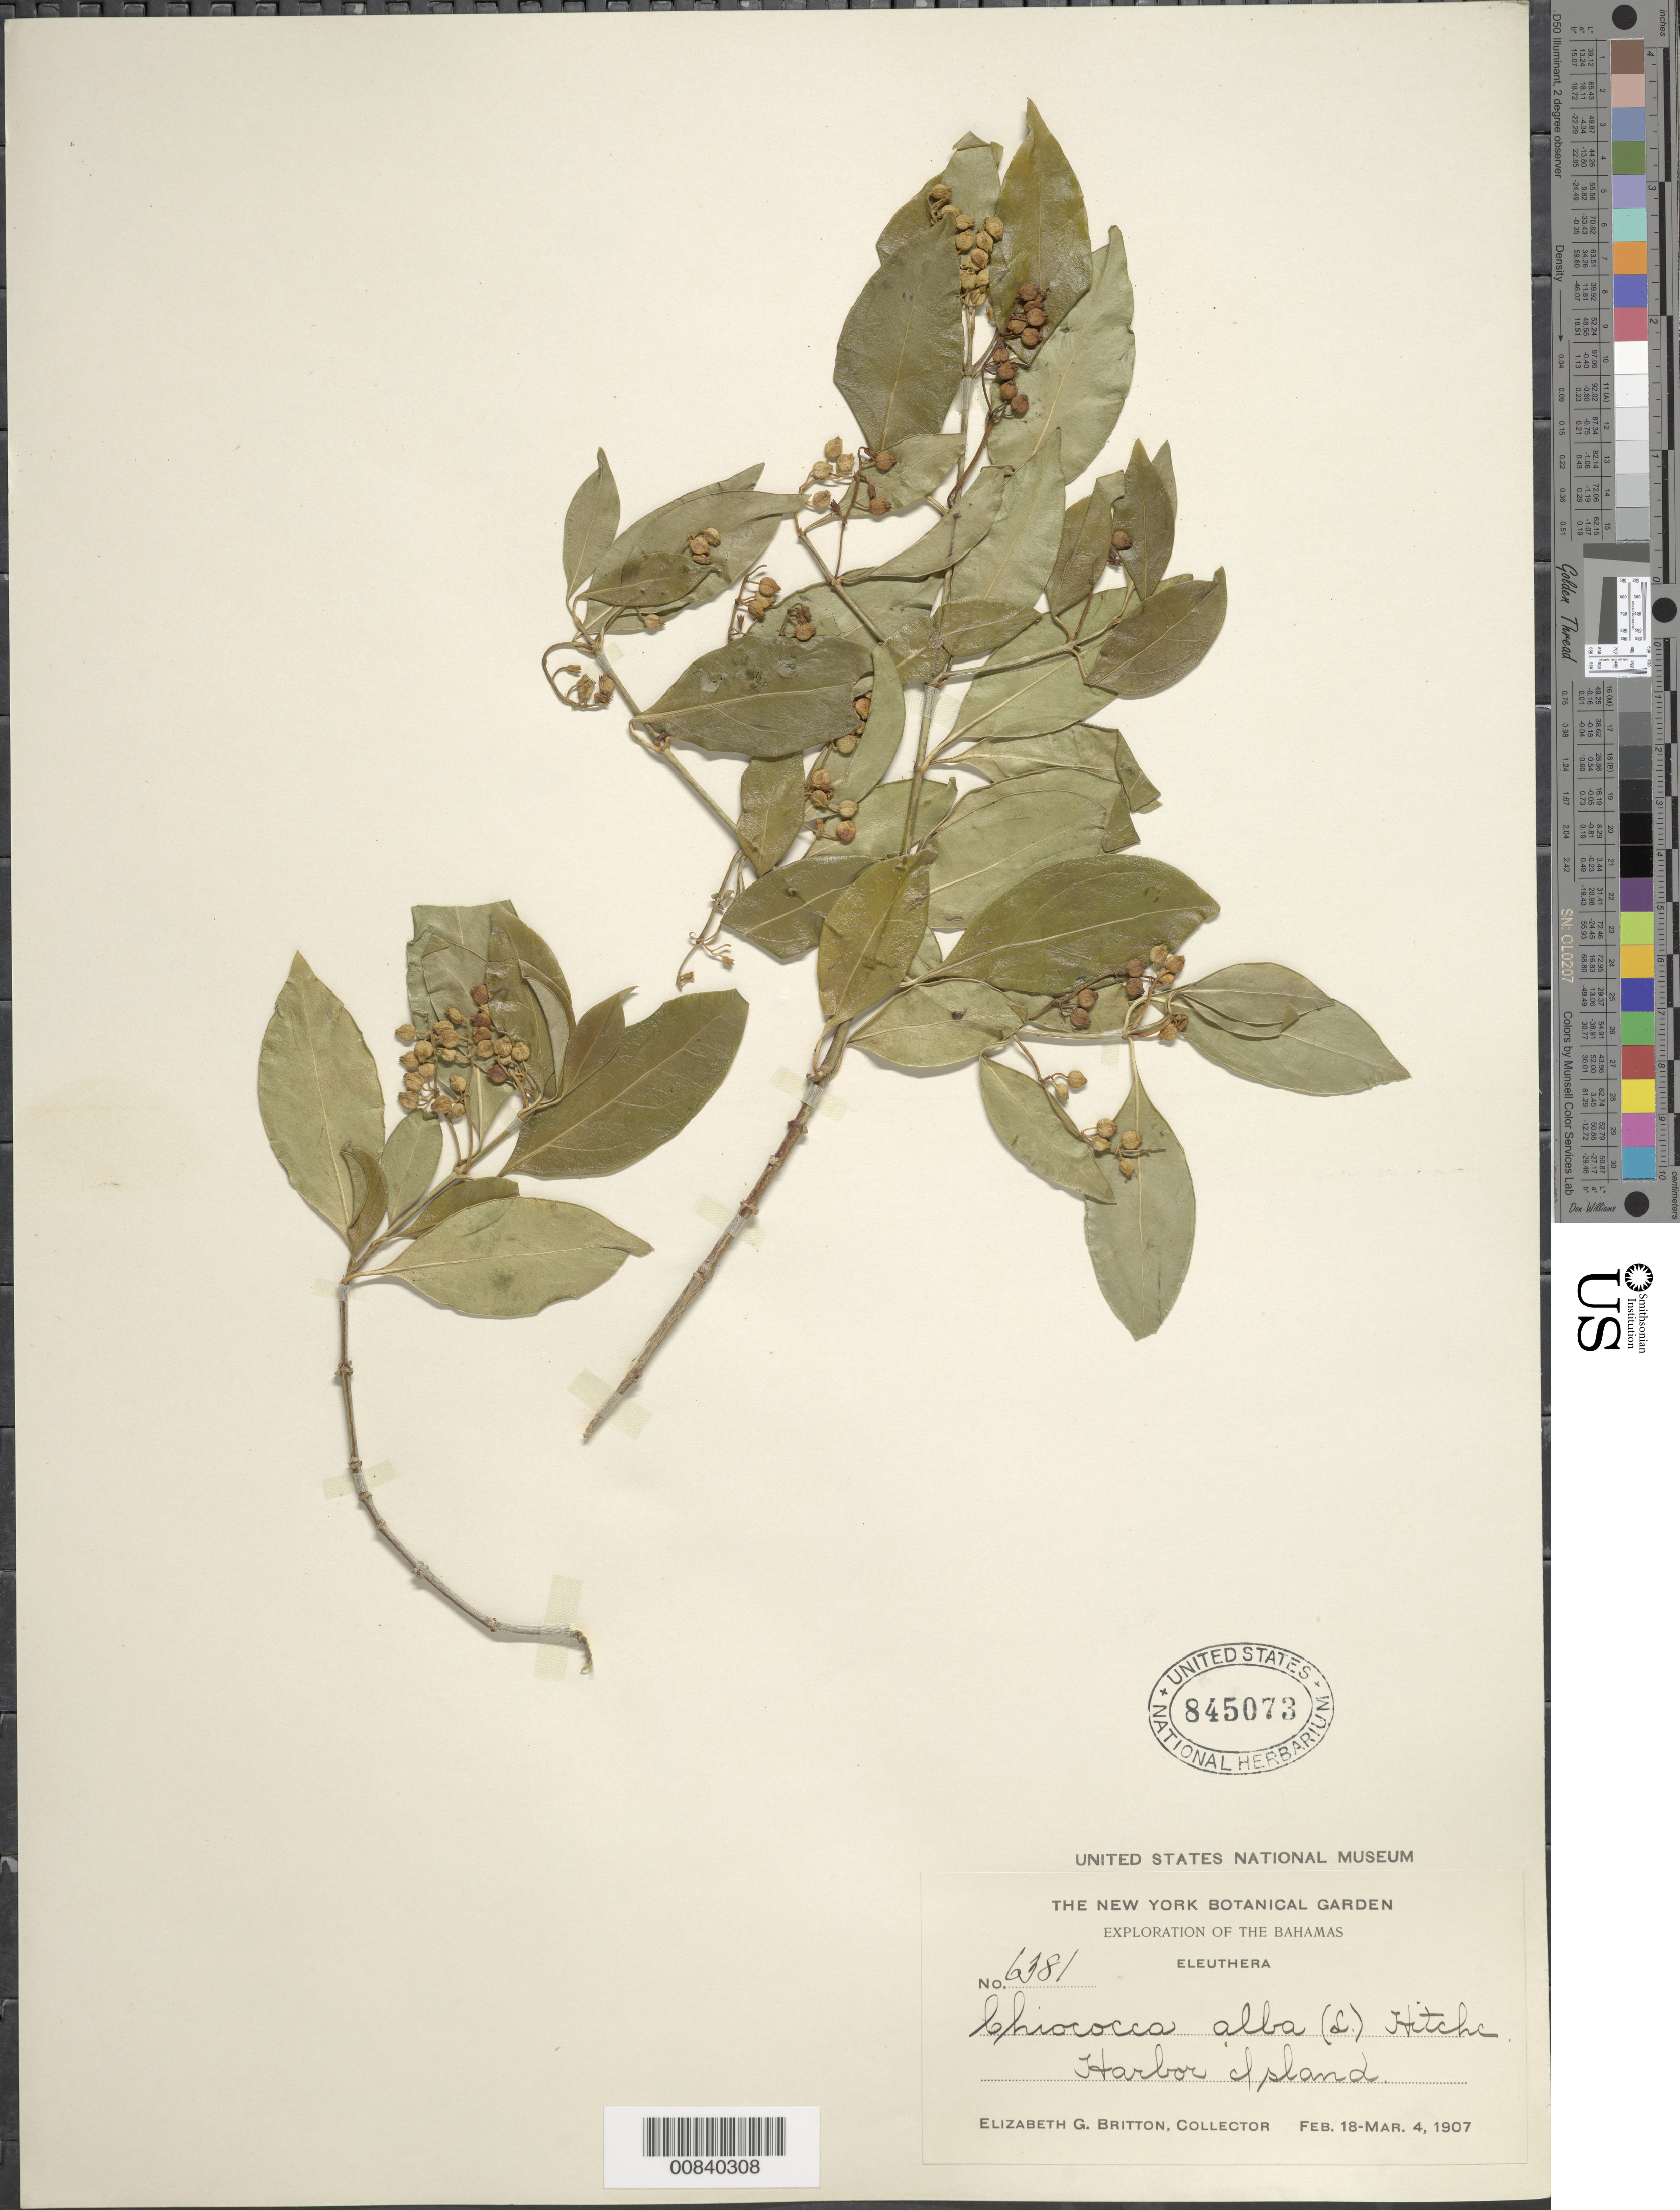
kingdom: Plantae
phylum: Tracheophyta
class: Magnoliopsida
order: Gentianales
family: Rubiaceae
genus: Chiococca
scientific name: Chiococca alba subsp. alba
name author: (L.) Hitchc.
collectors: E. G. Britton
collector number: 6381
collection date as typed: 18 Feb 1907 to 04 Mar 1907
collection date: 1907-02-18/1907-03-04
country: Bahamas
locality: Eleuthera. Harbor Island.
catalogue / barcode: US 845073